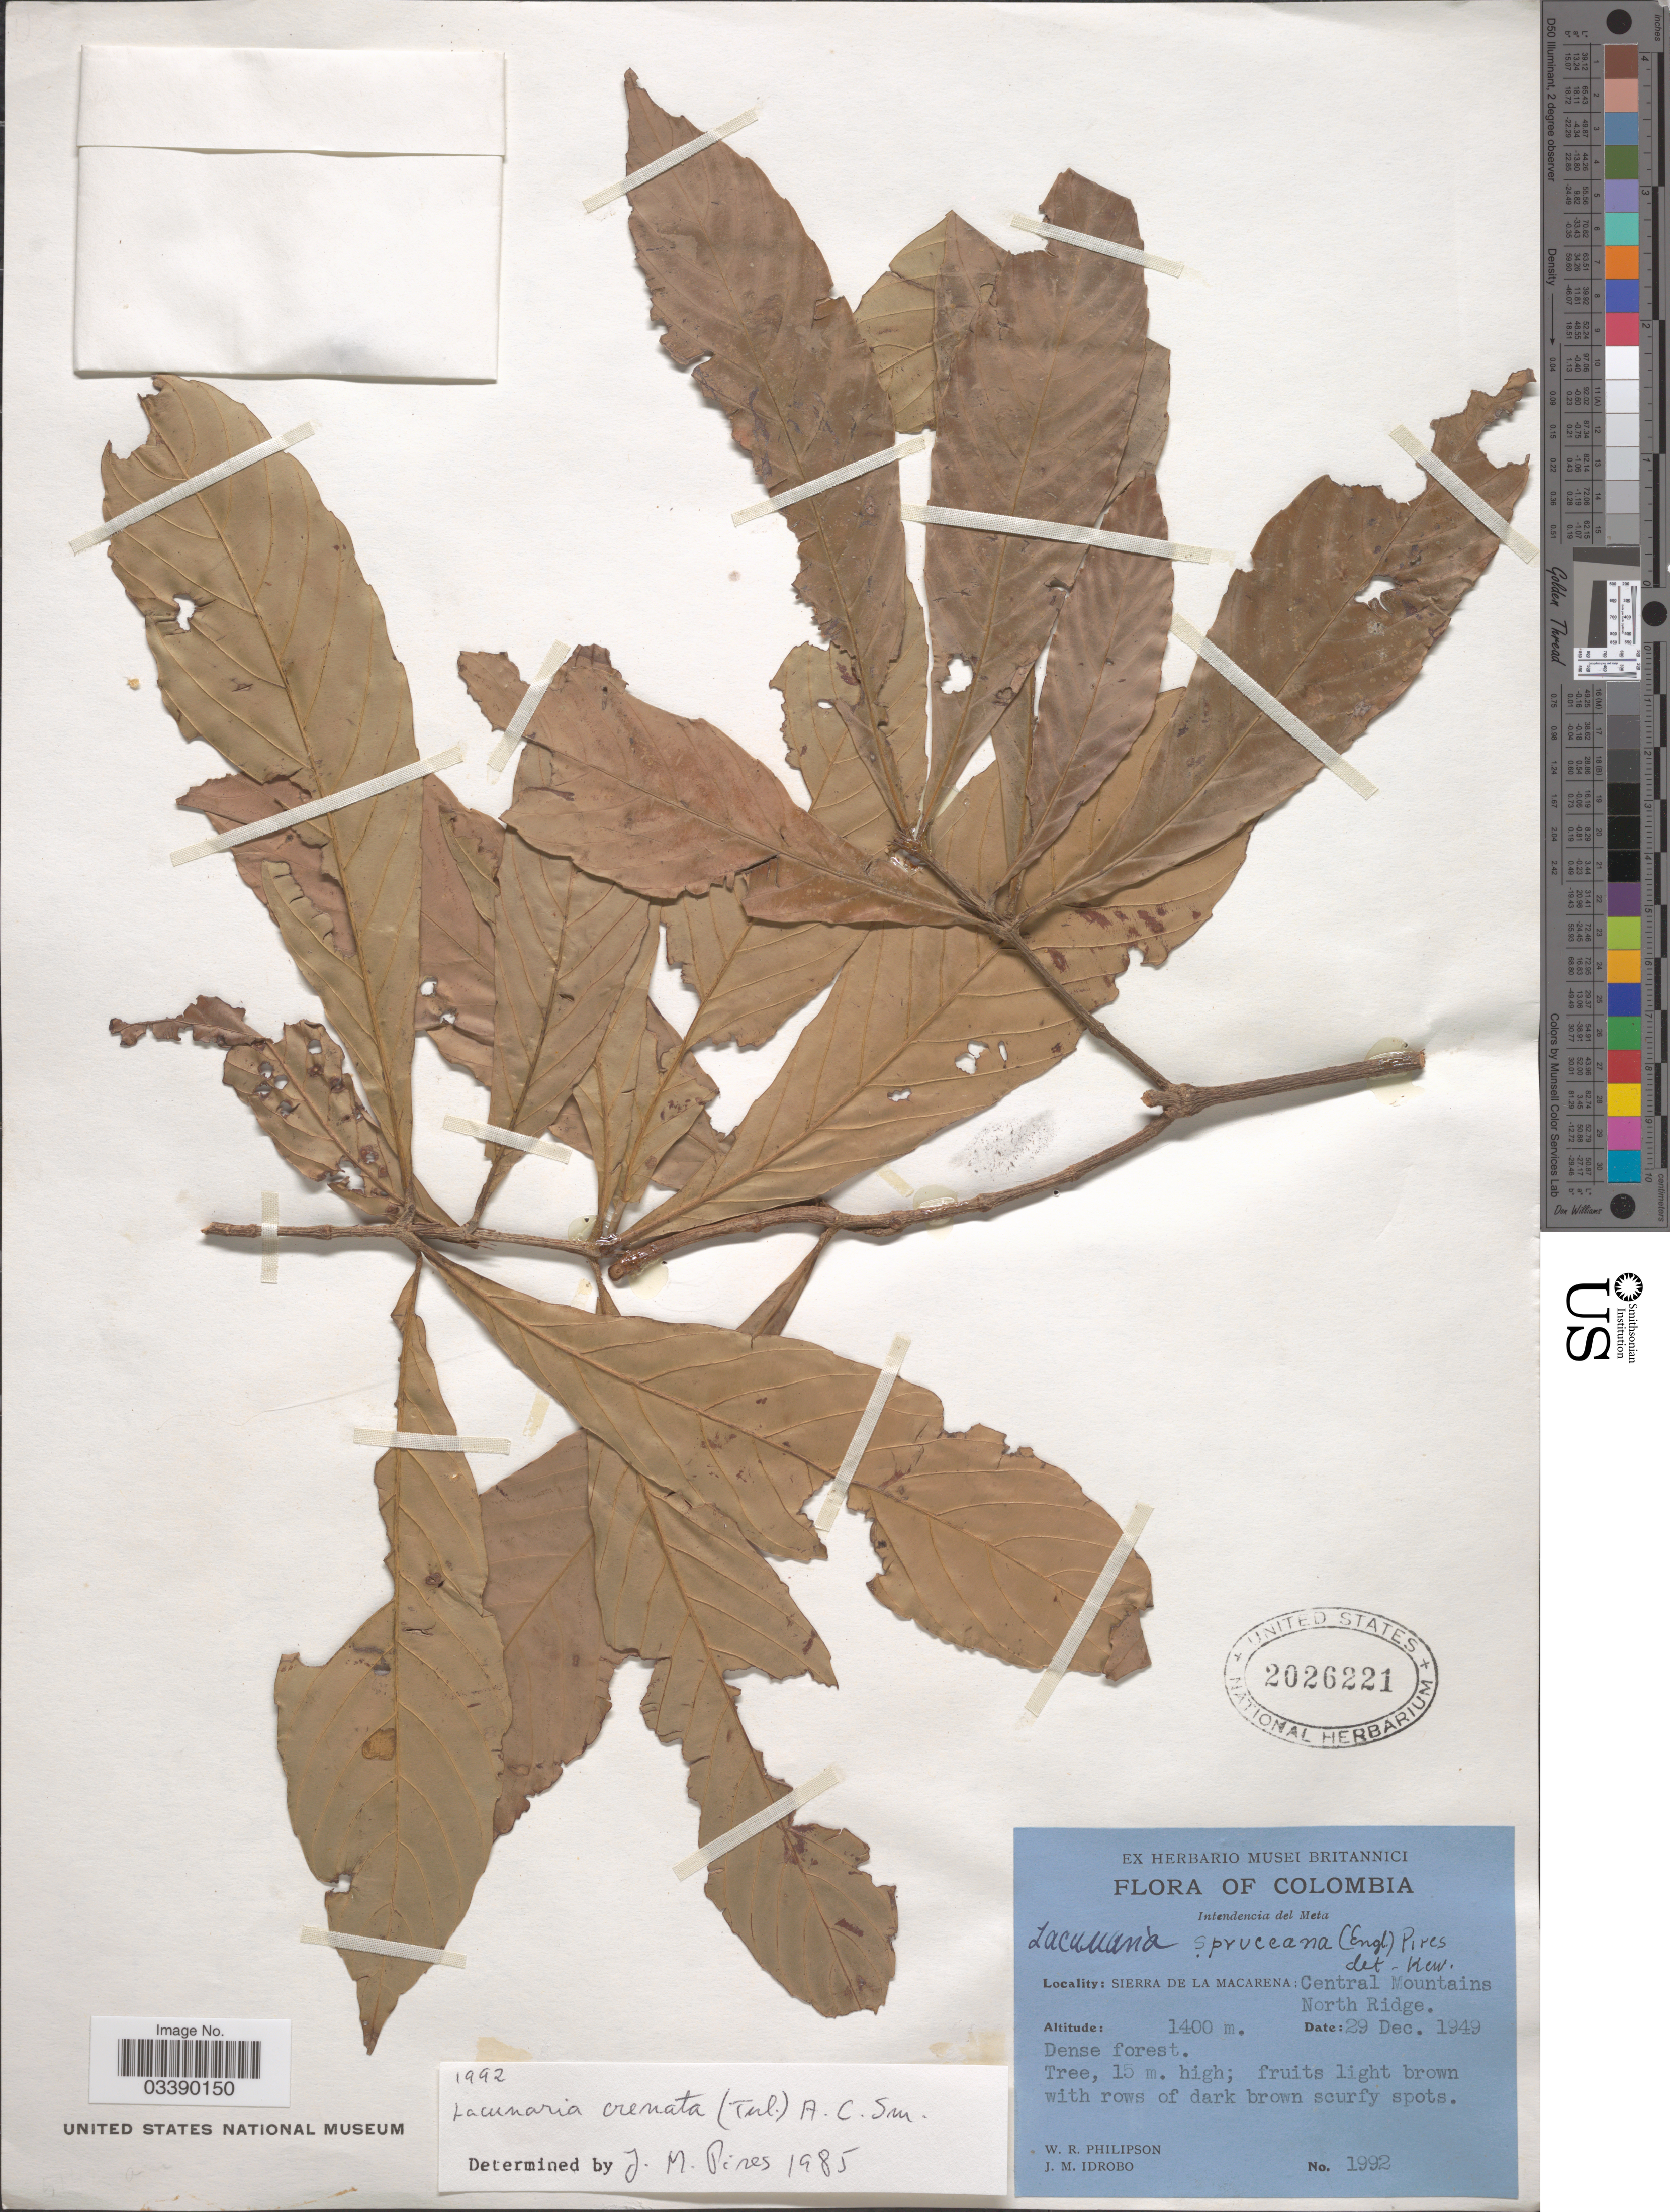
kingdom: Plantae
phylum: Tracheophyta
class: Magnoliopsida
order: Malpighiales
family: Quiinaceae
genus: Lacunaria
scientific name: Lacunaria crenata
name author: (Tul.) A.C. Sm.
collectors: W. R. Philipson & J. M. Idrobo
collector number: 1992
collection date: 1949-12-29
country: Colombia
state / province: Meta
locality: Intendencia del Meta. Sierra de la Macarena: Central Mountains North Ridge.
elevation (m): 1400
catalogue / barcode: US 2026221